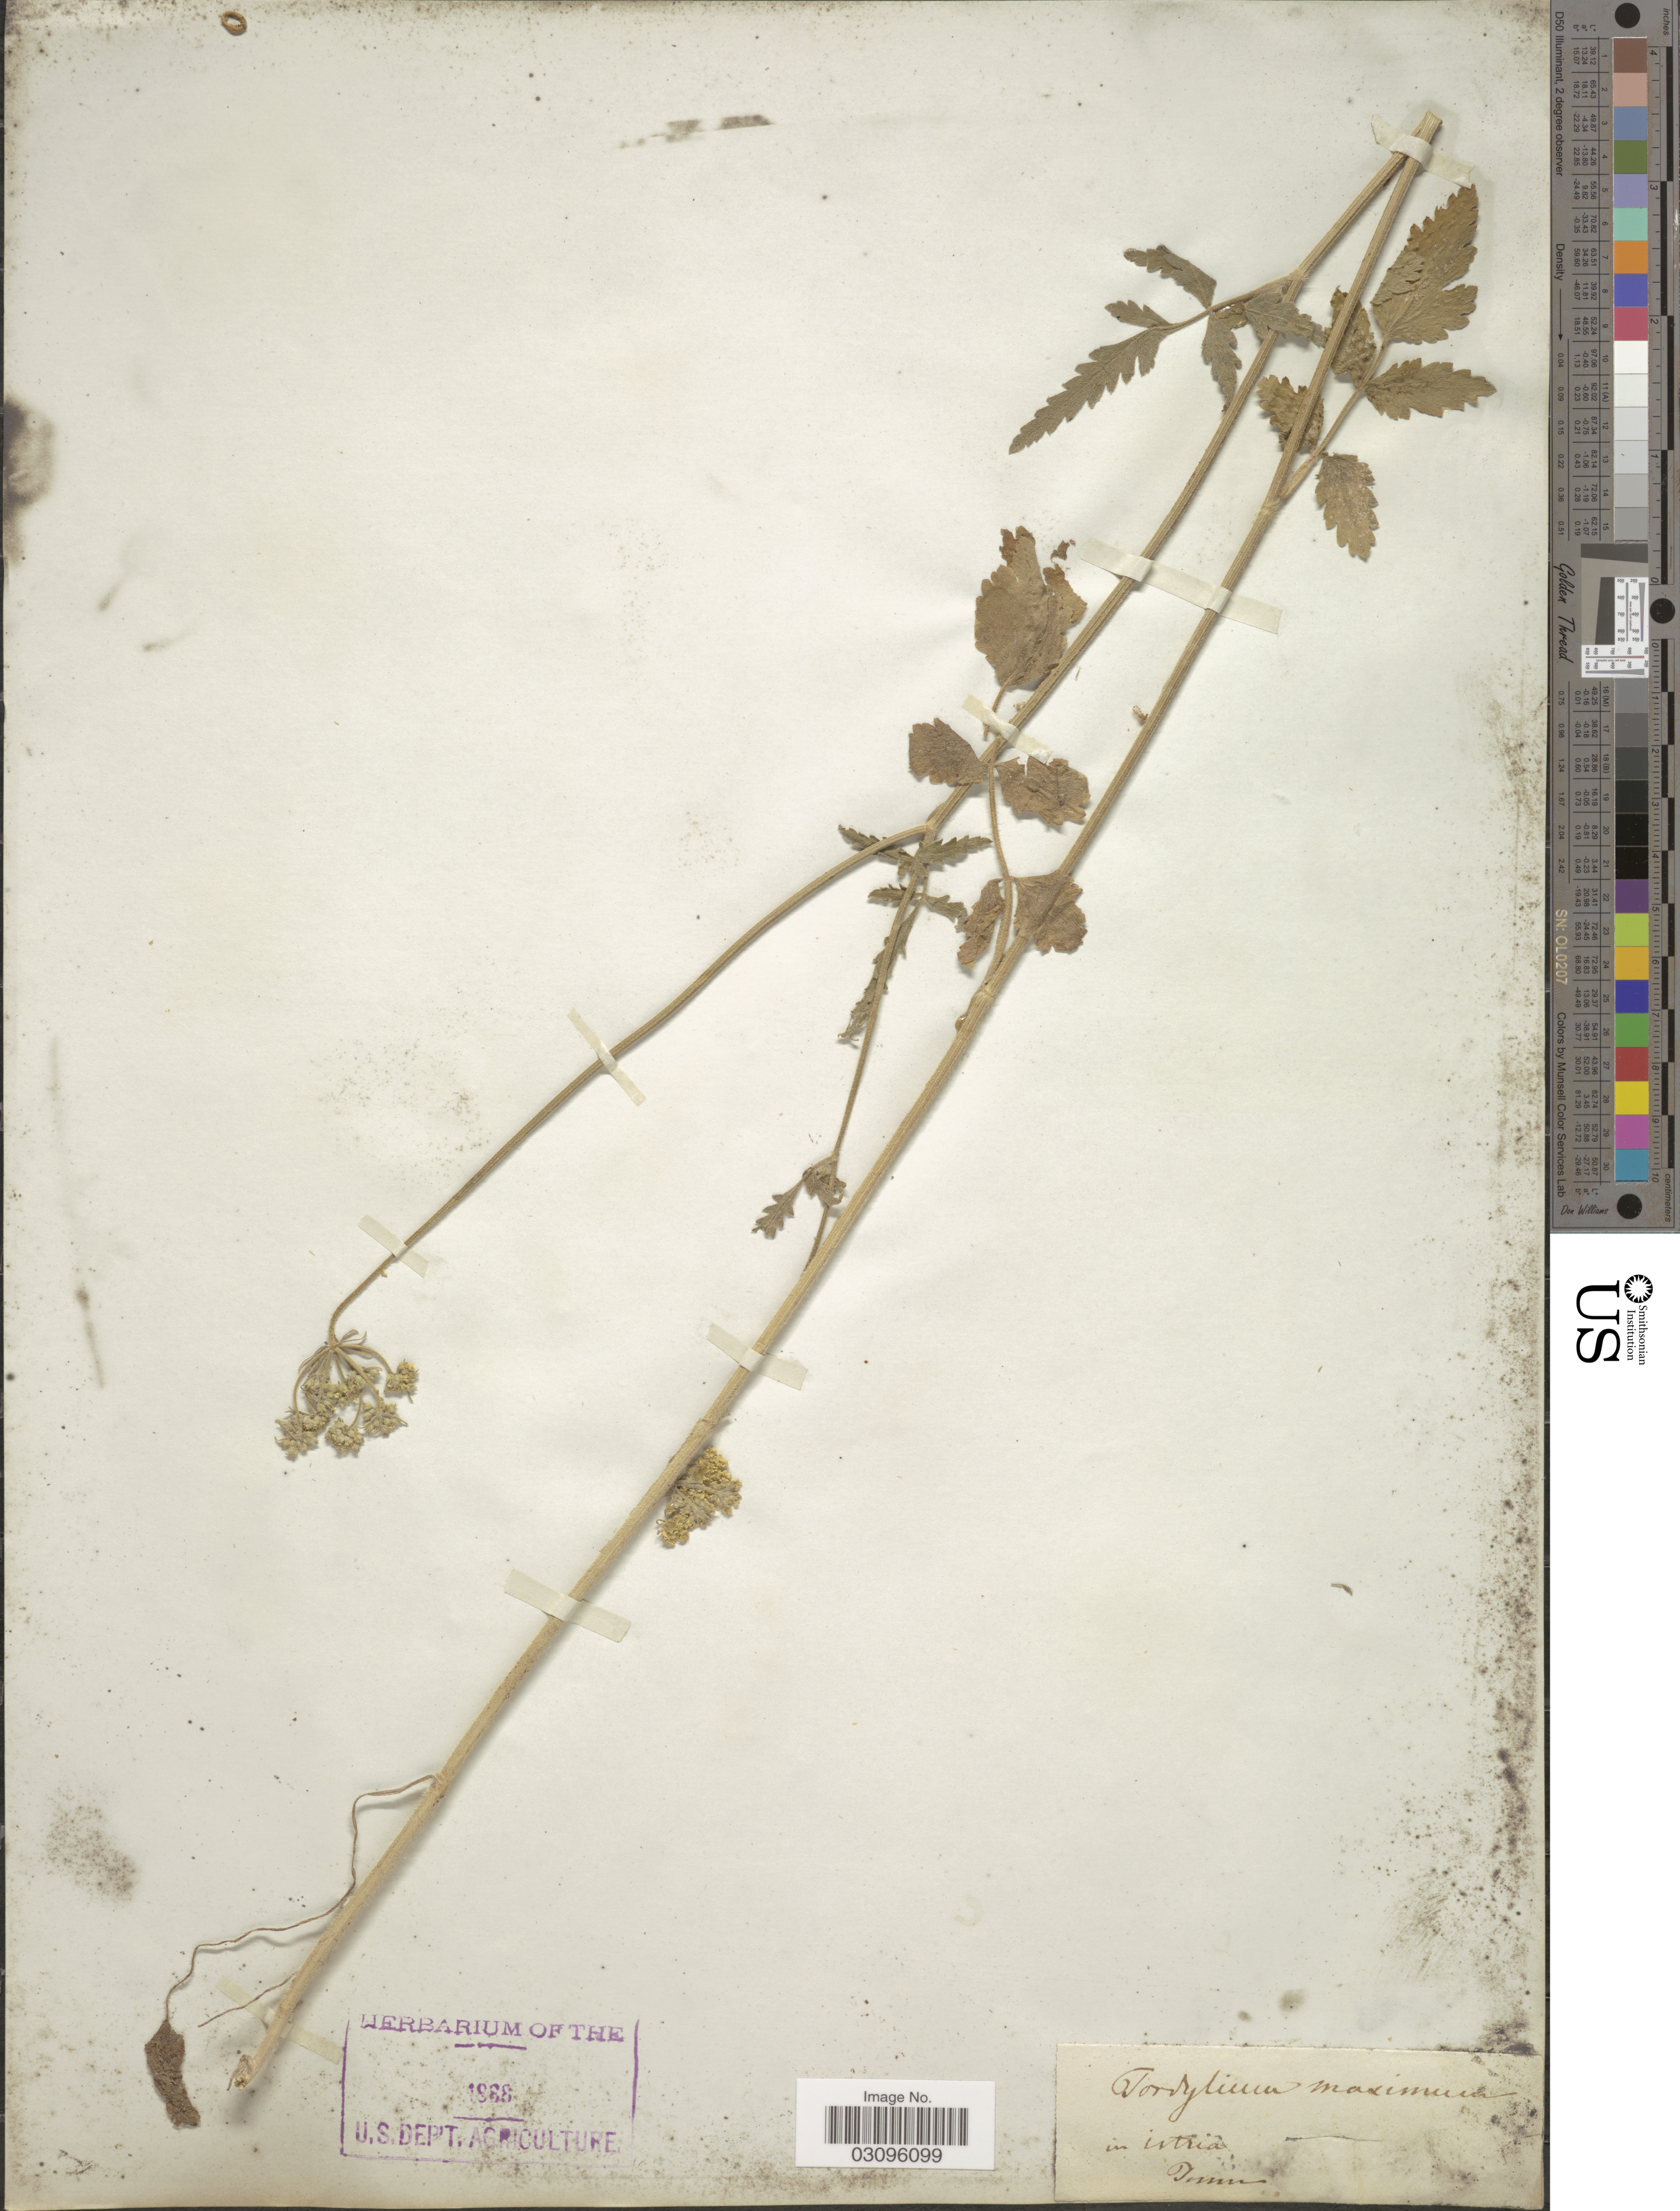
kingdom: Plantae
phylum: Tracheophyta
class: Magnoliopsida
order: Apiales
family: Apiaceae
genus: Tordylium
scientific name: Tordylium maximum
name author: L.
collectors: Tommasini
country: Croatia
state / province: Istria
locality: In Istria.